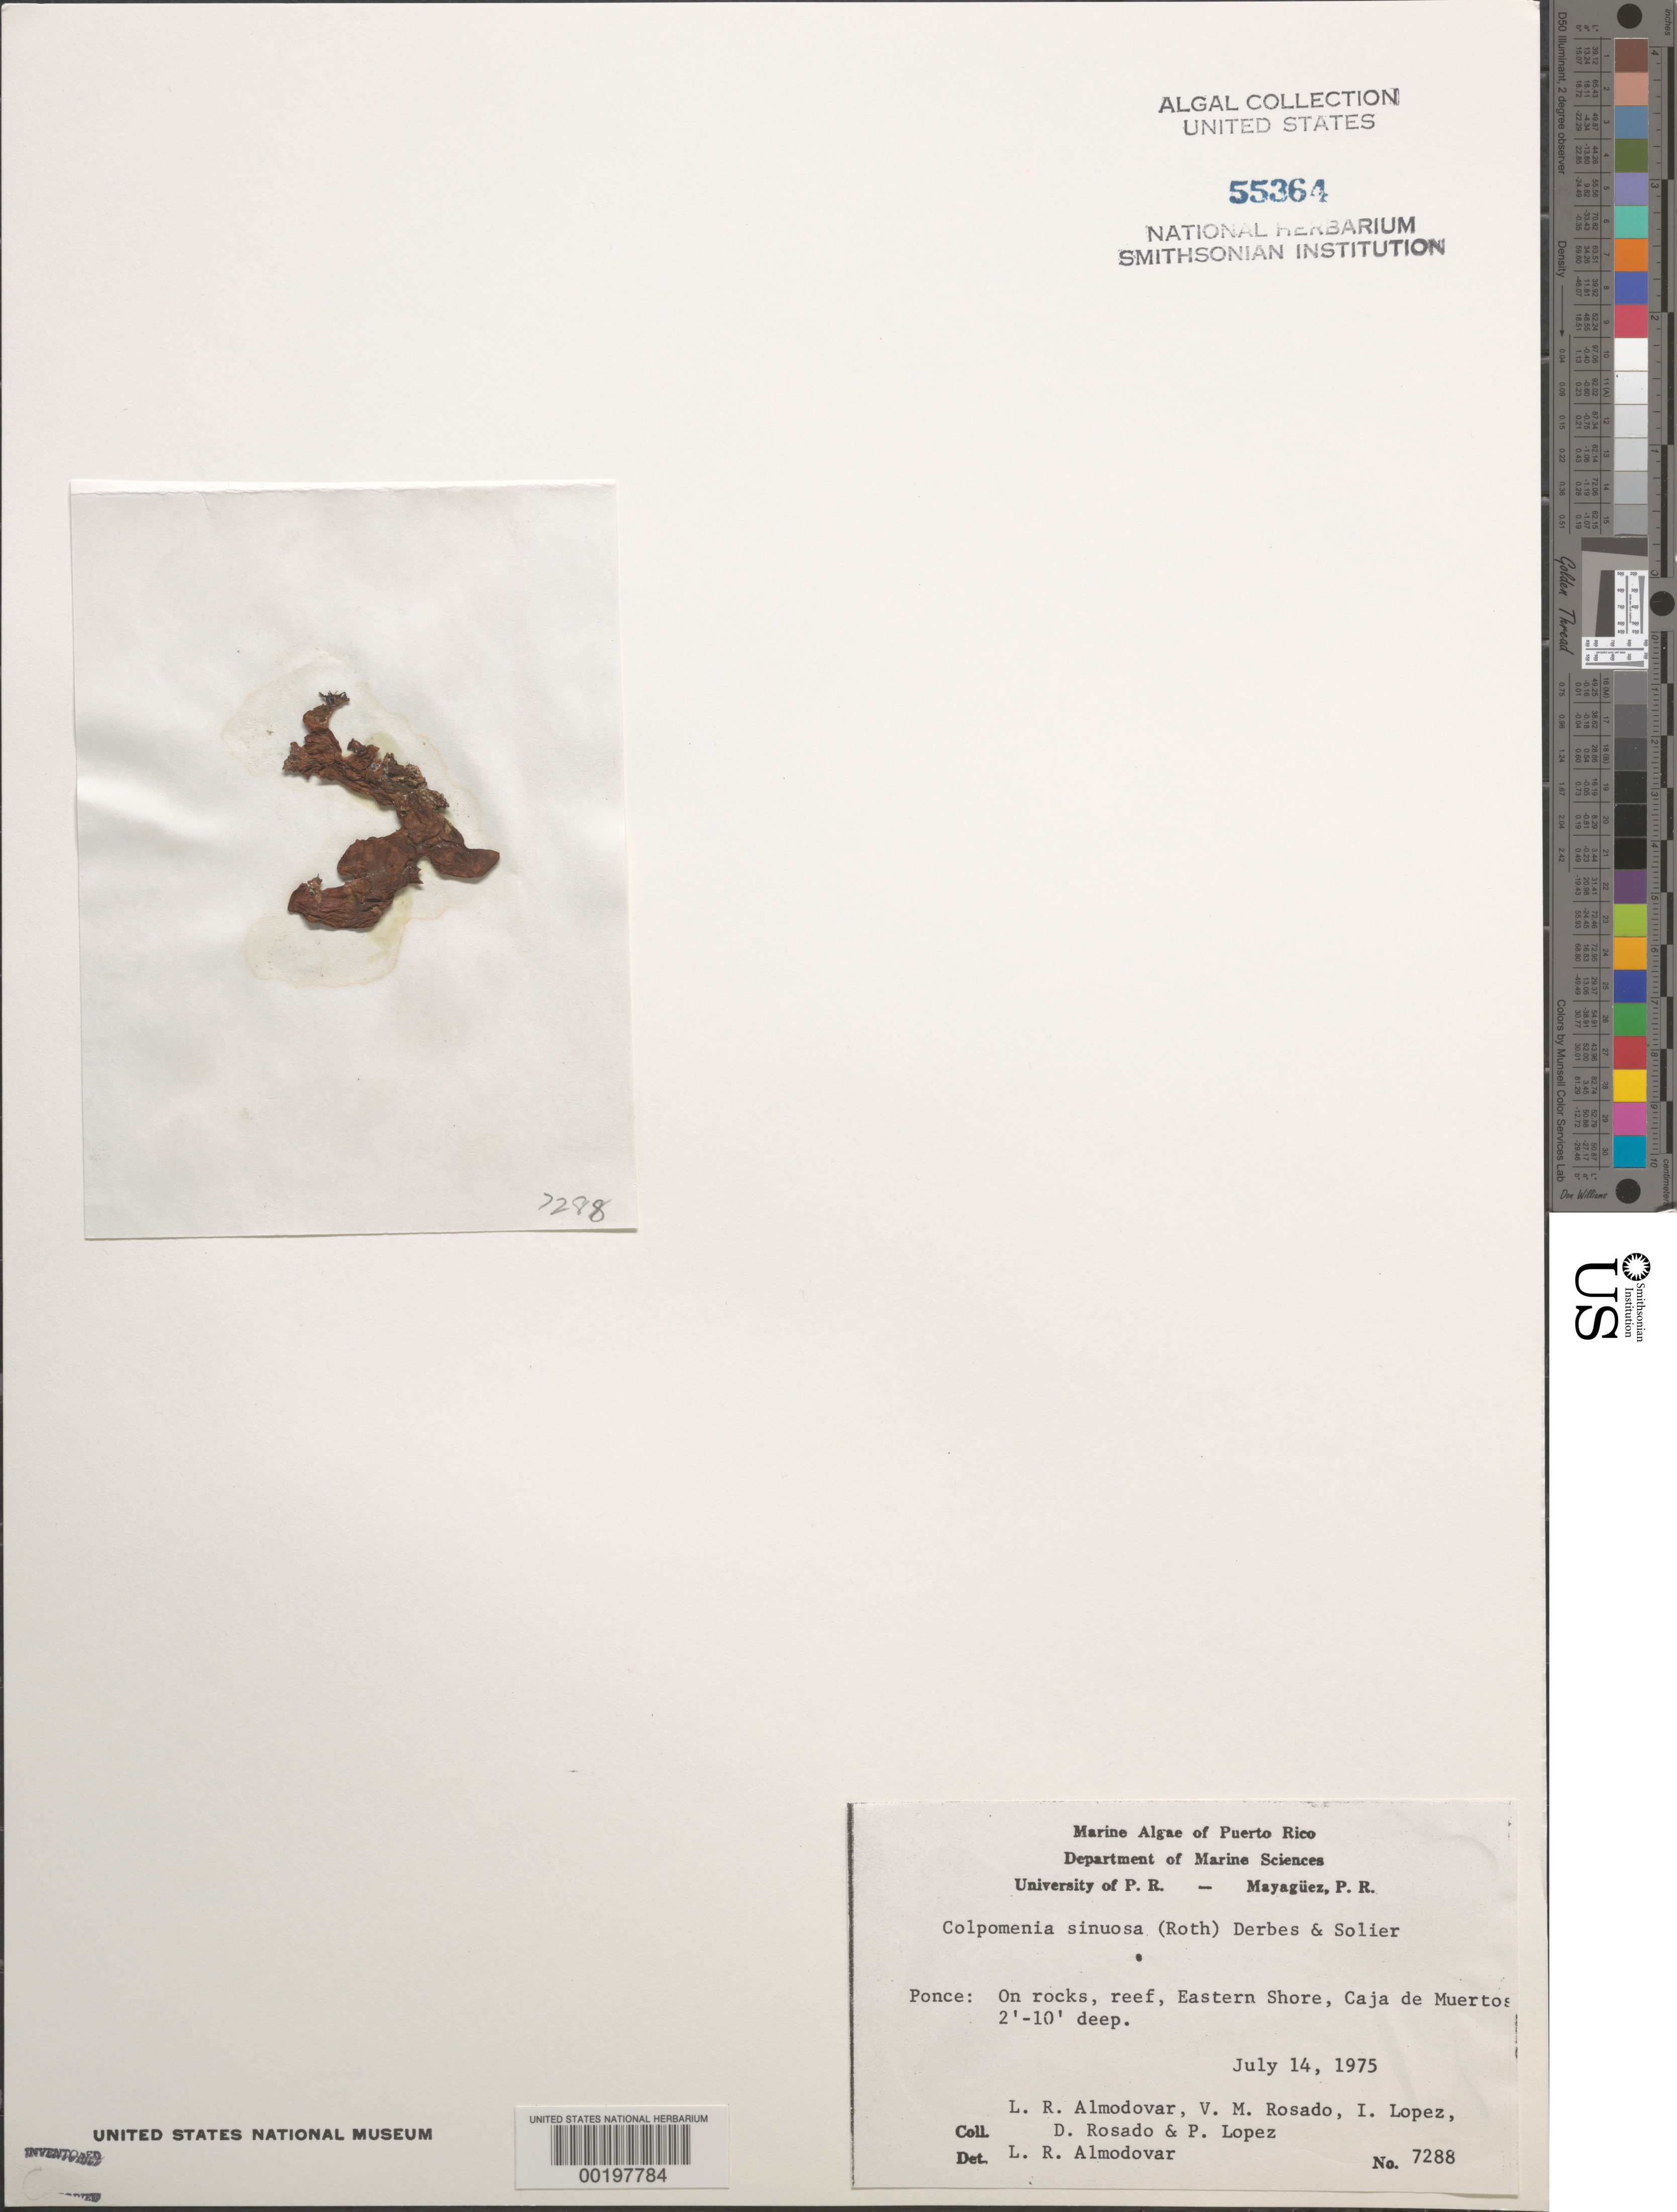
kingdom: Chromista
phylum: Ochrophyta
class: Phaeophyceae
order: Scytosiphonales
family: Scytosiphonaceae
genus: Colpomenia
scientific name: Colpomenia sinuosa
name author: (K. Mert. ex Roth) Derbes & Solier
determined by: Almodovar, L. R.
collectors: L. Almodovar, V. Rosado, I. Lopéz, V. Rosado & P. Lopez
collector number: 7288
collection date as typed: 14 Jul 1975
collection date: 1975-07-14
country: Puerto Rico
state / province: Ponce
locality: Caja de muertos, eastern shore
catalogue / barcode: US 55364